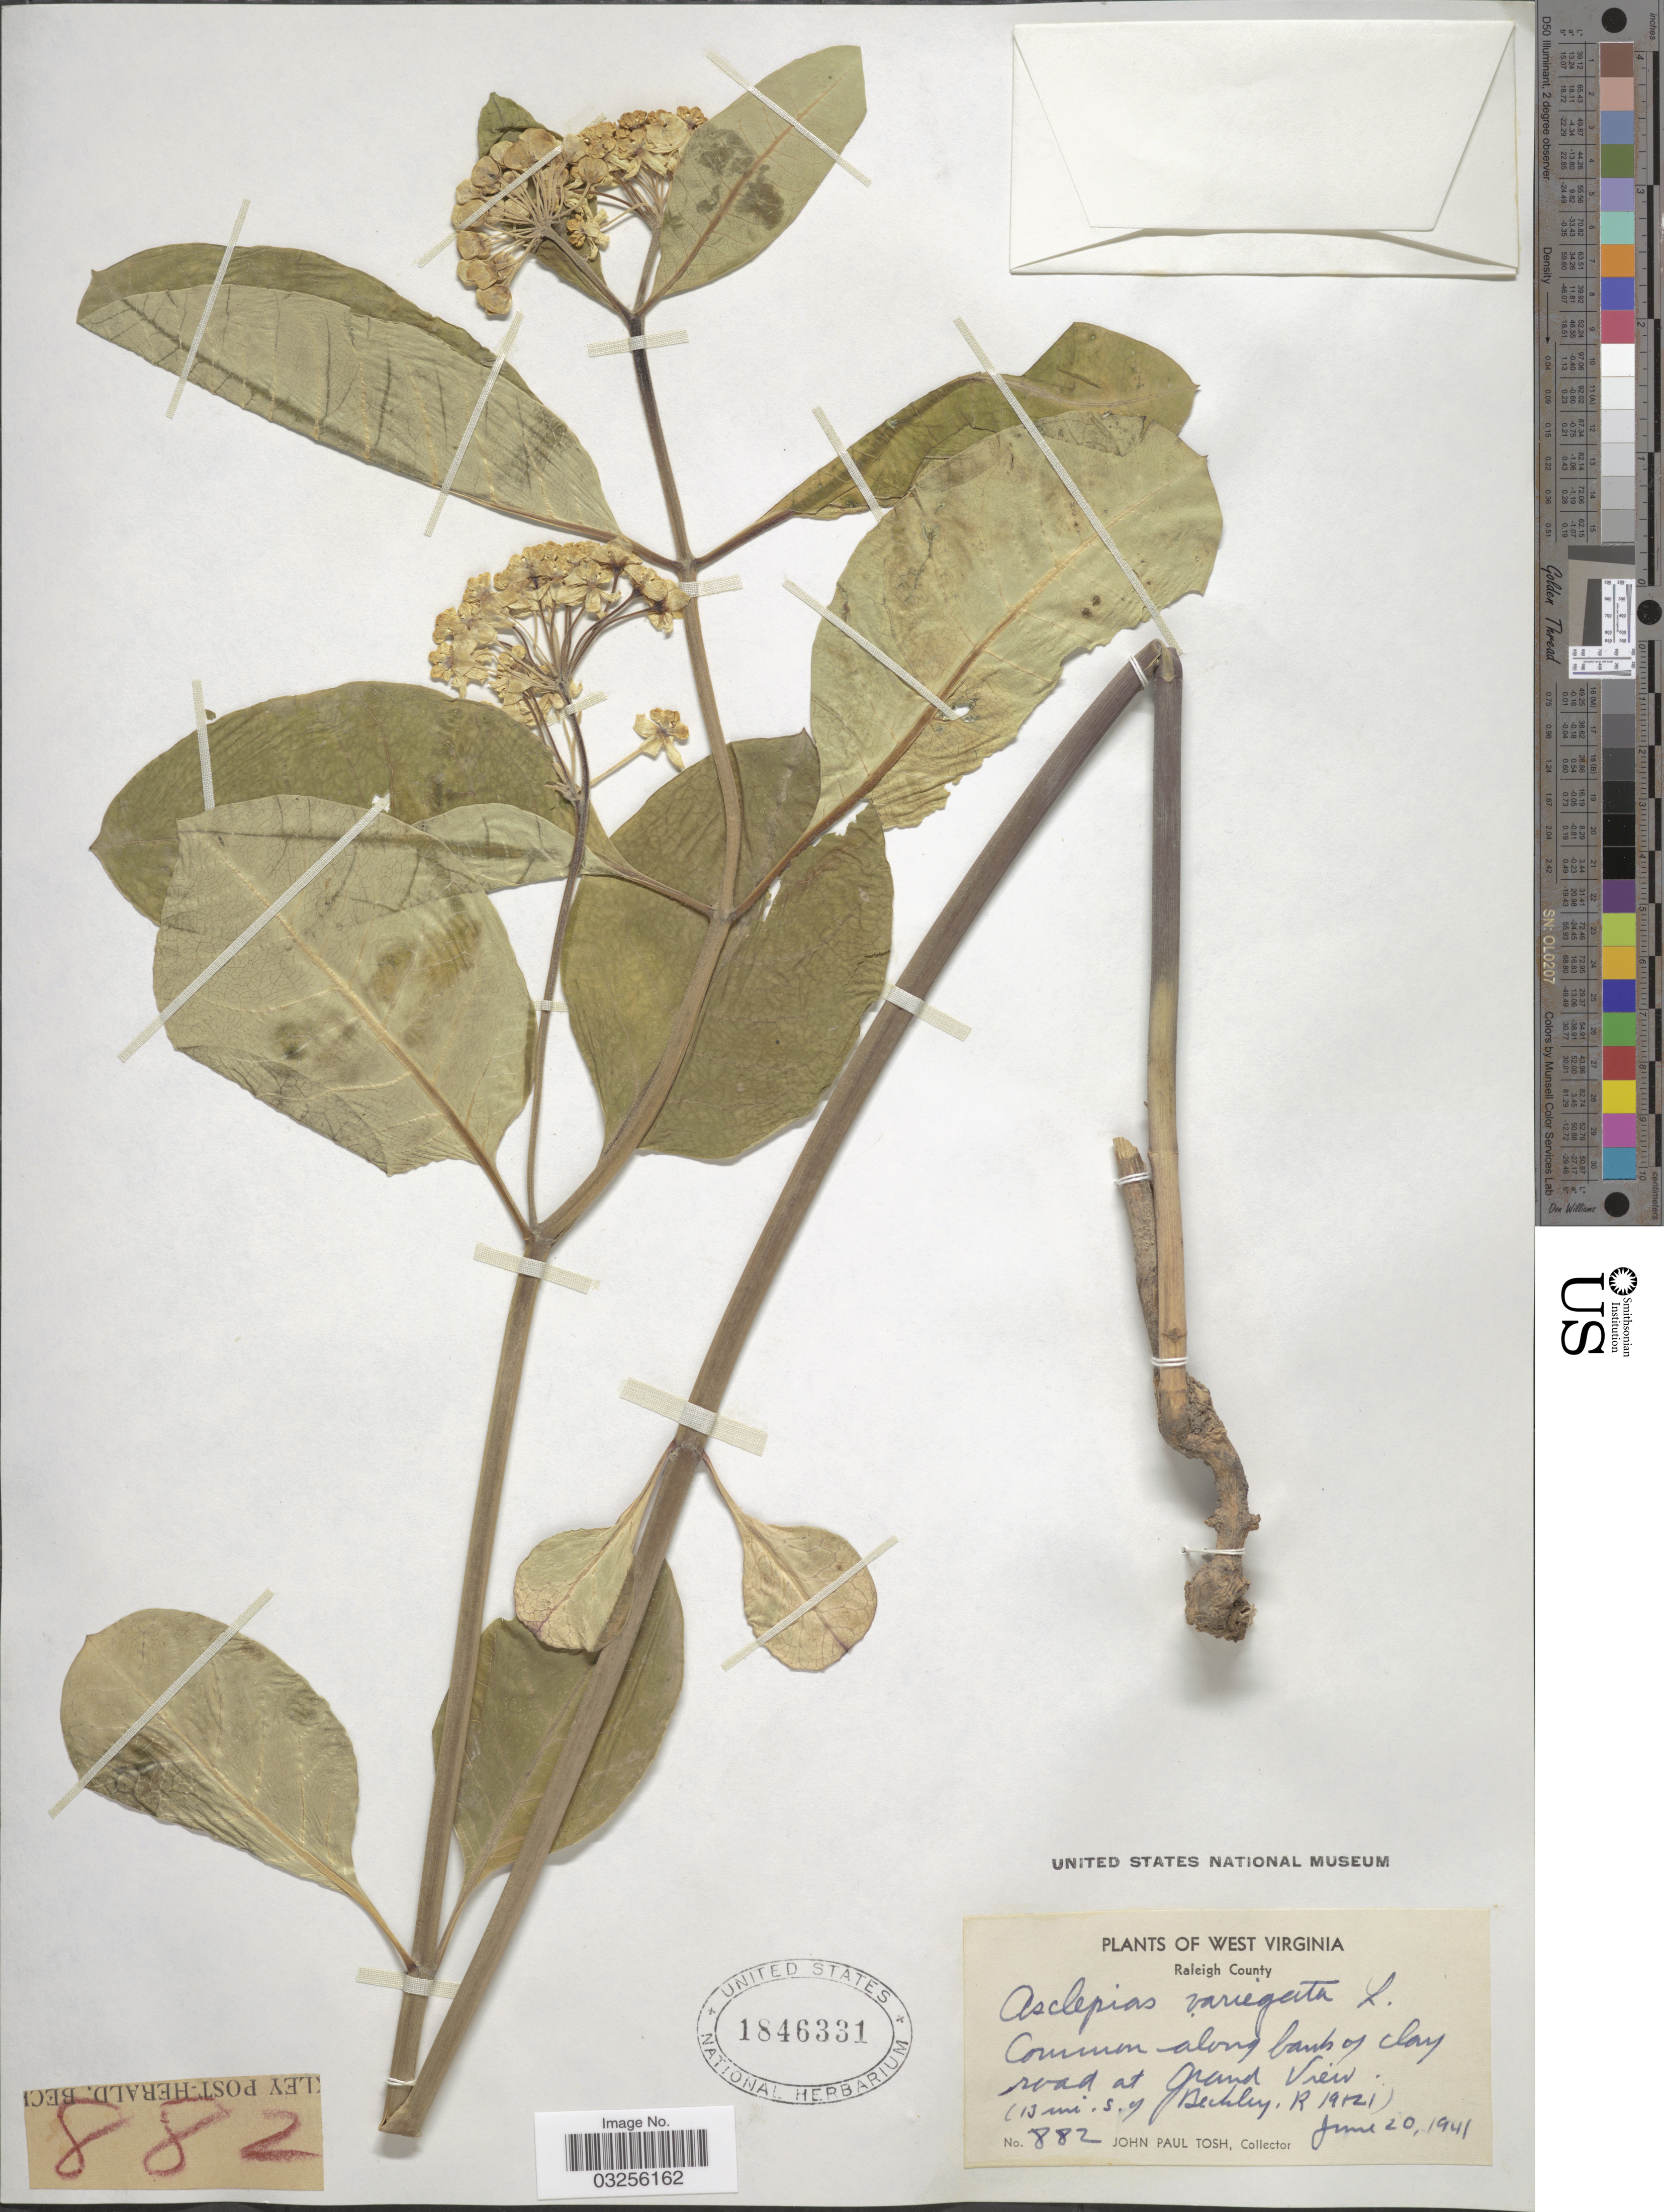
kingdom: Plantae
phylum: Tracheophyta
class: Magnoliopsida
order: Gentianales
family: Apocynaceae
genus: Asclepias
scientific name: Asclepias variegata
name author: L.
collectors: J. Tosh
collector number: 882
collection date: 1941-06-20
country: United States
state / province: West Virginia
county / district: Raleigh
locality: Raleigh County. Common along banks of clay road at Grand View. (13 mi. s. of Beckley. R 19121).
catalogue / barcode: US 1846331